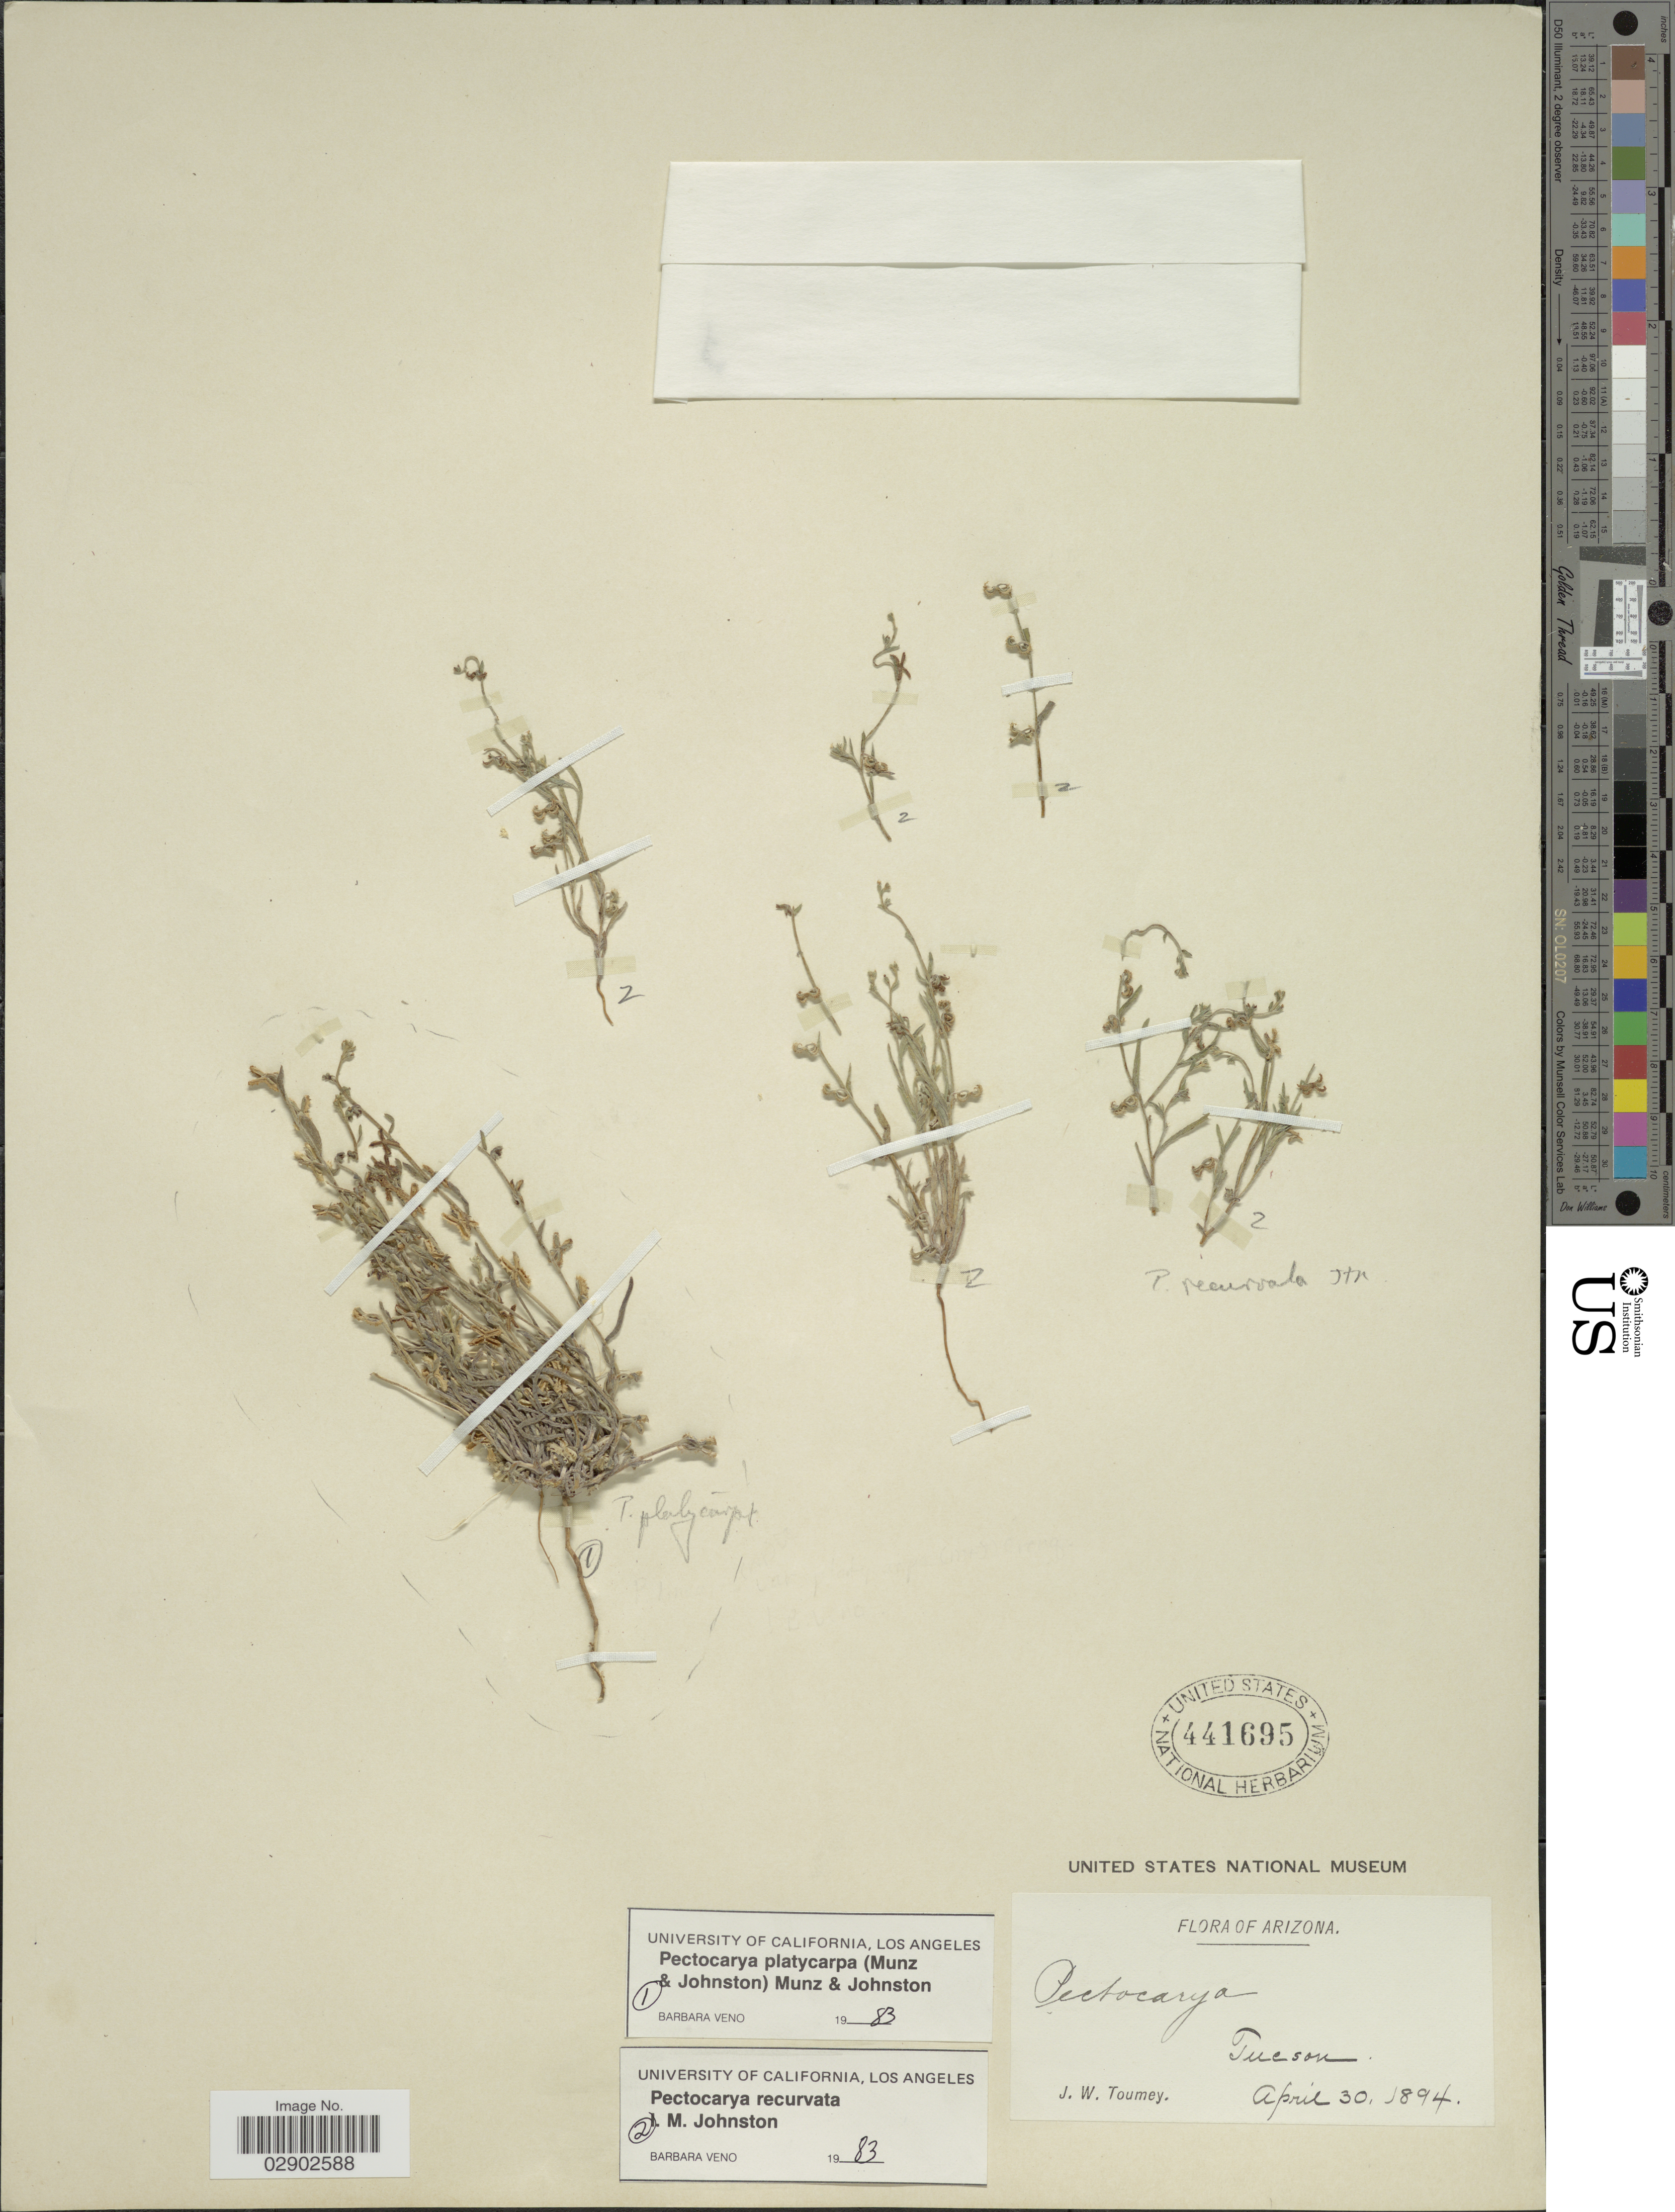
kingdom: Plantae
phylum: Tracheophyta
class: Magnoliopsida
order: Boraginales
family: Boraginaceae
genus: Pectocarya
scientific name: Pectocarya linearis var. platycarpa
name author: (Munz & I.M. Johnst.) Cronq.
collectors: J. W. Toumey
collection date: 1894-04-30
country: United States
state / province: Arizona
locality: Tucson.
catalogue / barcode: US 441695